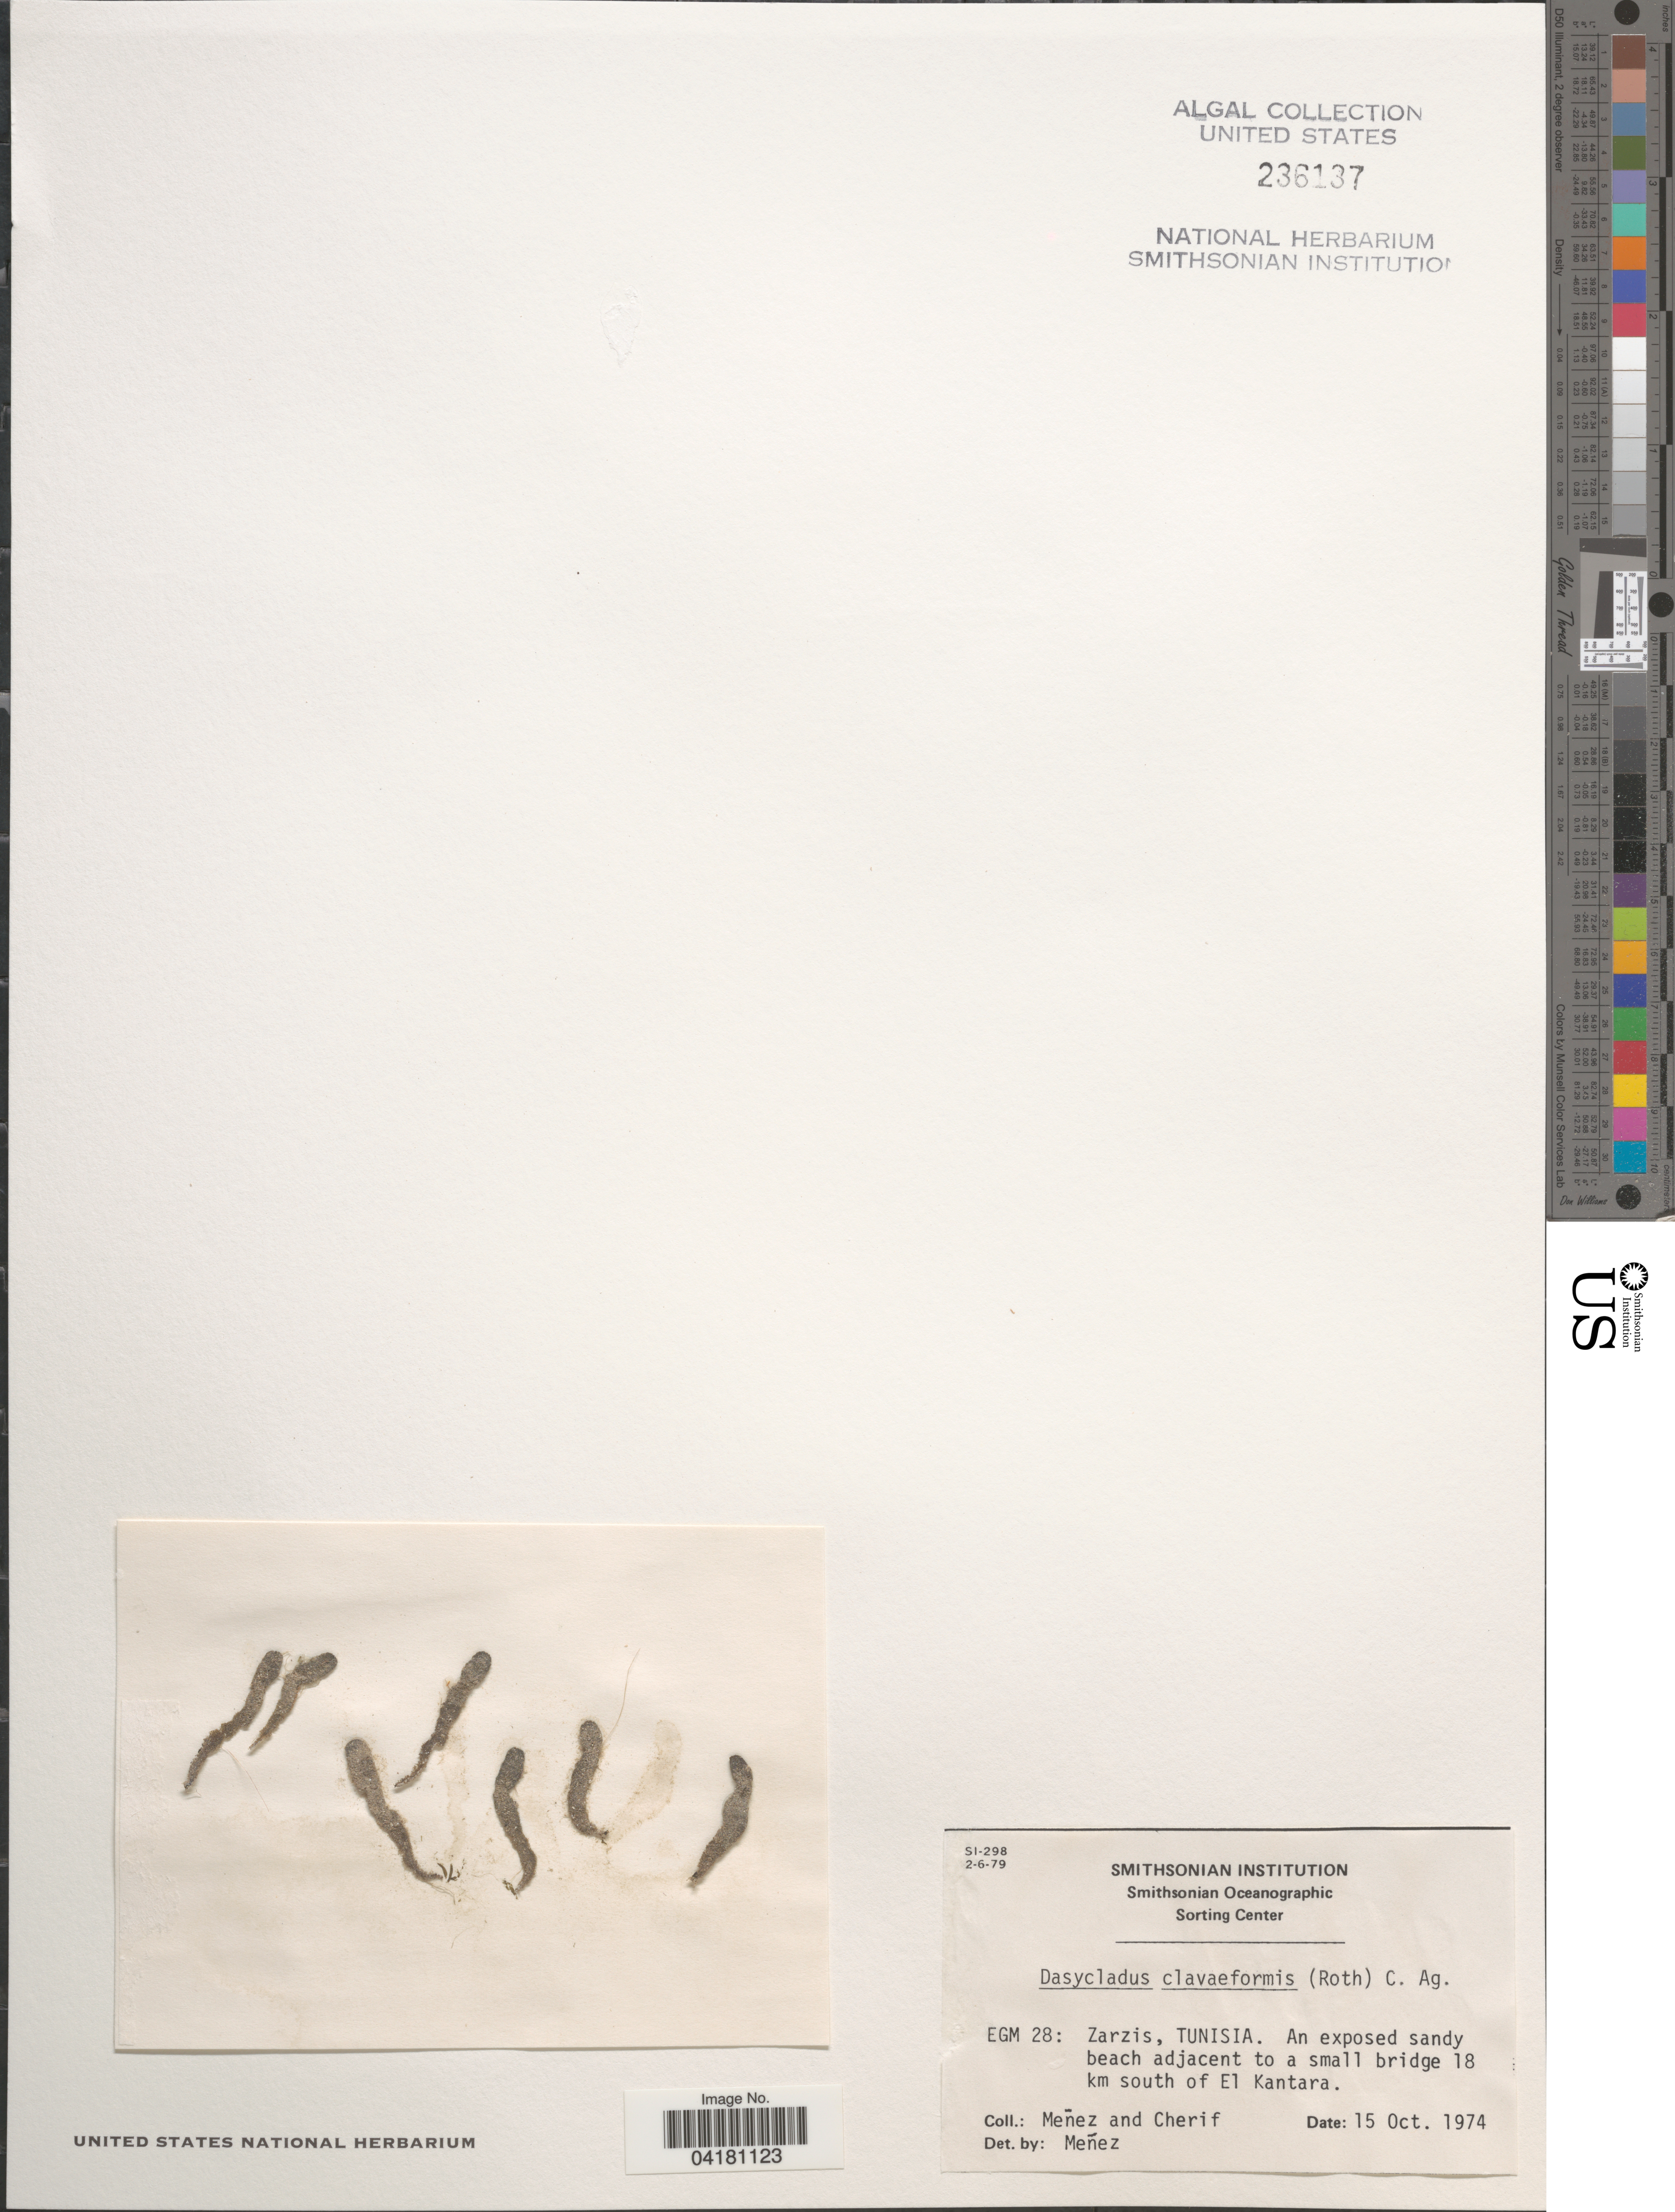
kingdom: Plantae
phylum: Chlorophyta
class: Ulvophyceae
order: Dasycladales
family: Dasycladaceae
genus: Dasycladus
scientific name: Dasycladus clavaeformis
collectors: Menez & -. Cherif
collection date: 1974-10-15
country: Tunisia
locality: EGM 28: Zarzis. An exposed sandy beach adjacent to a small bridge 18 km south of El Kantara.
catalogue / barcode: US 236137